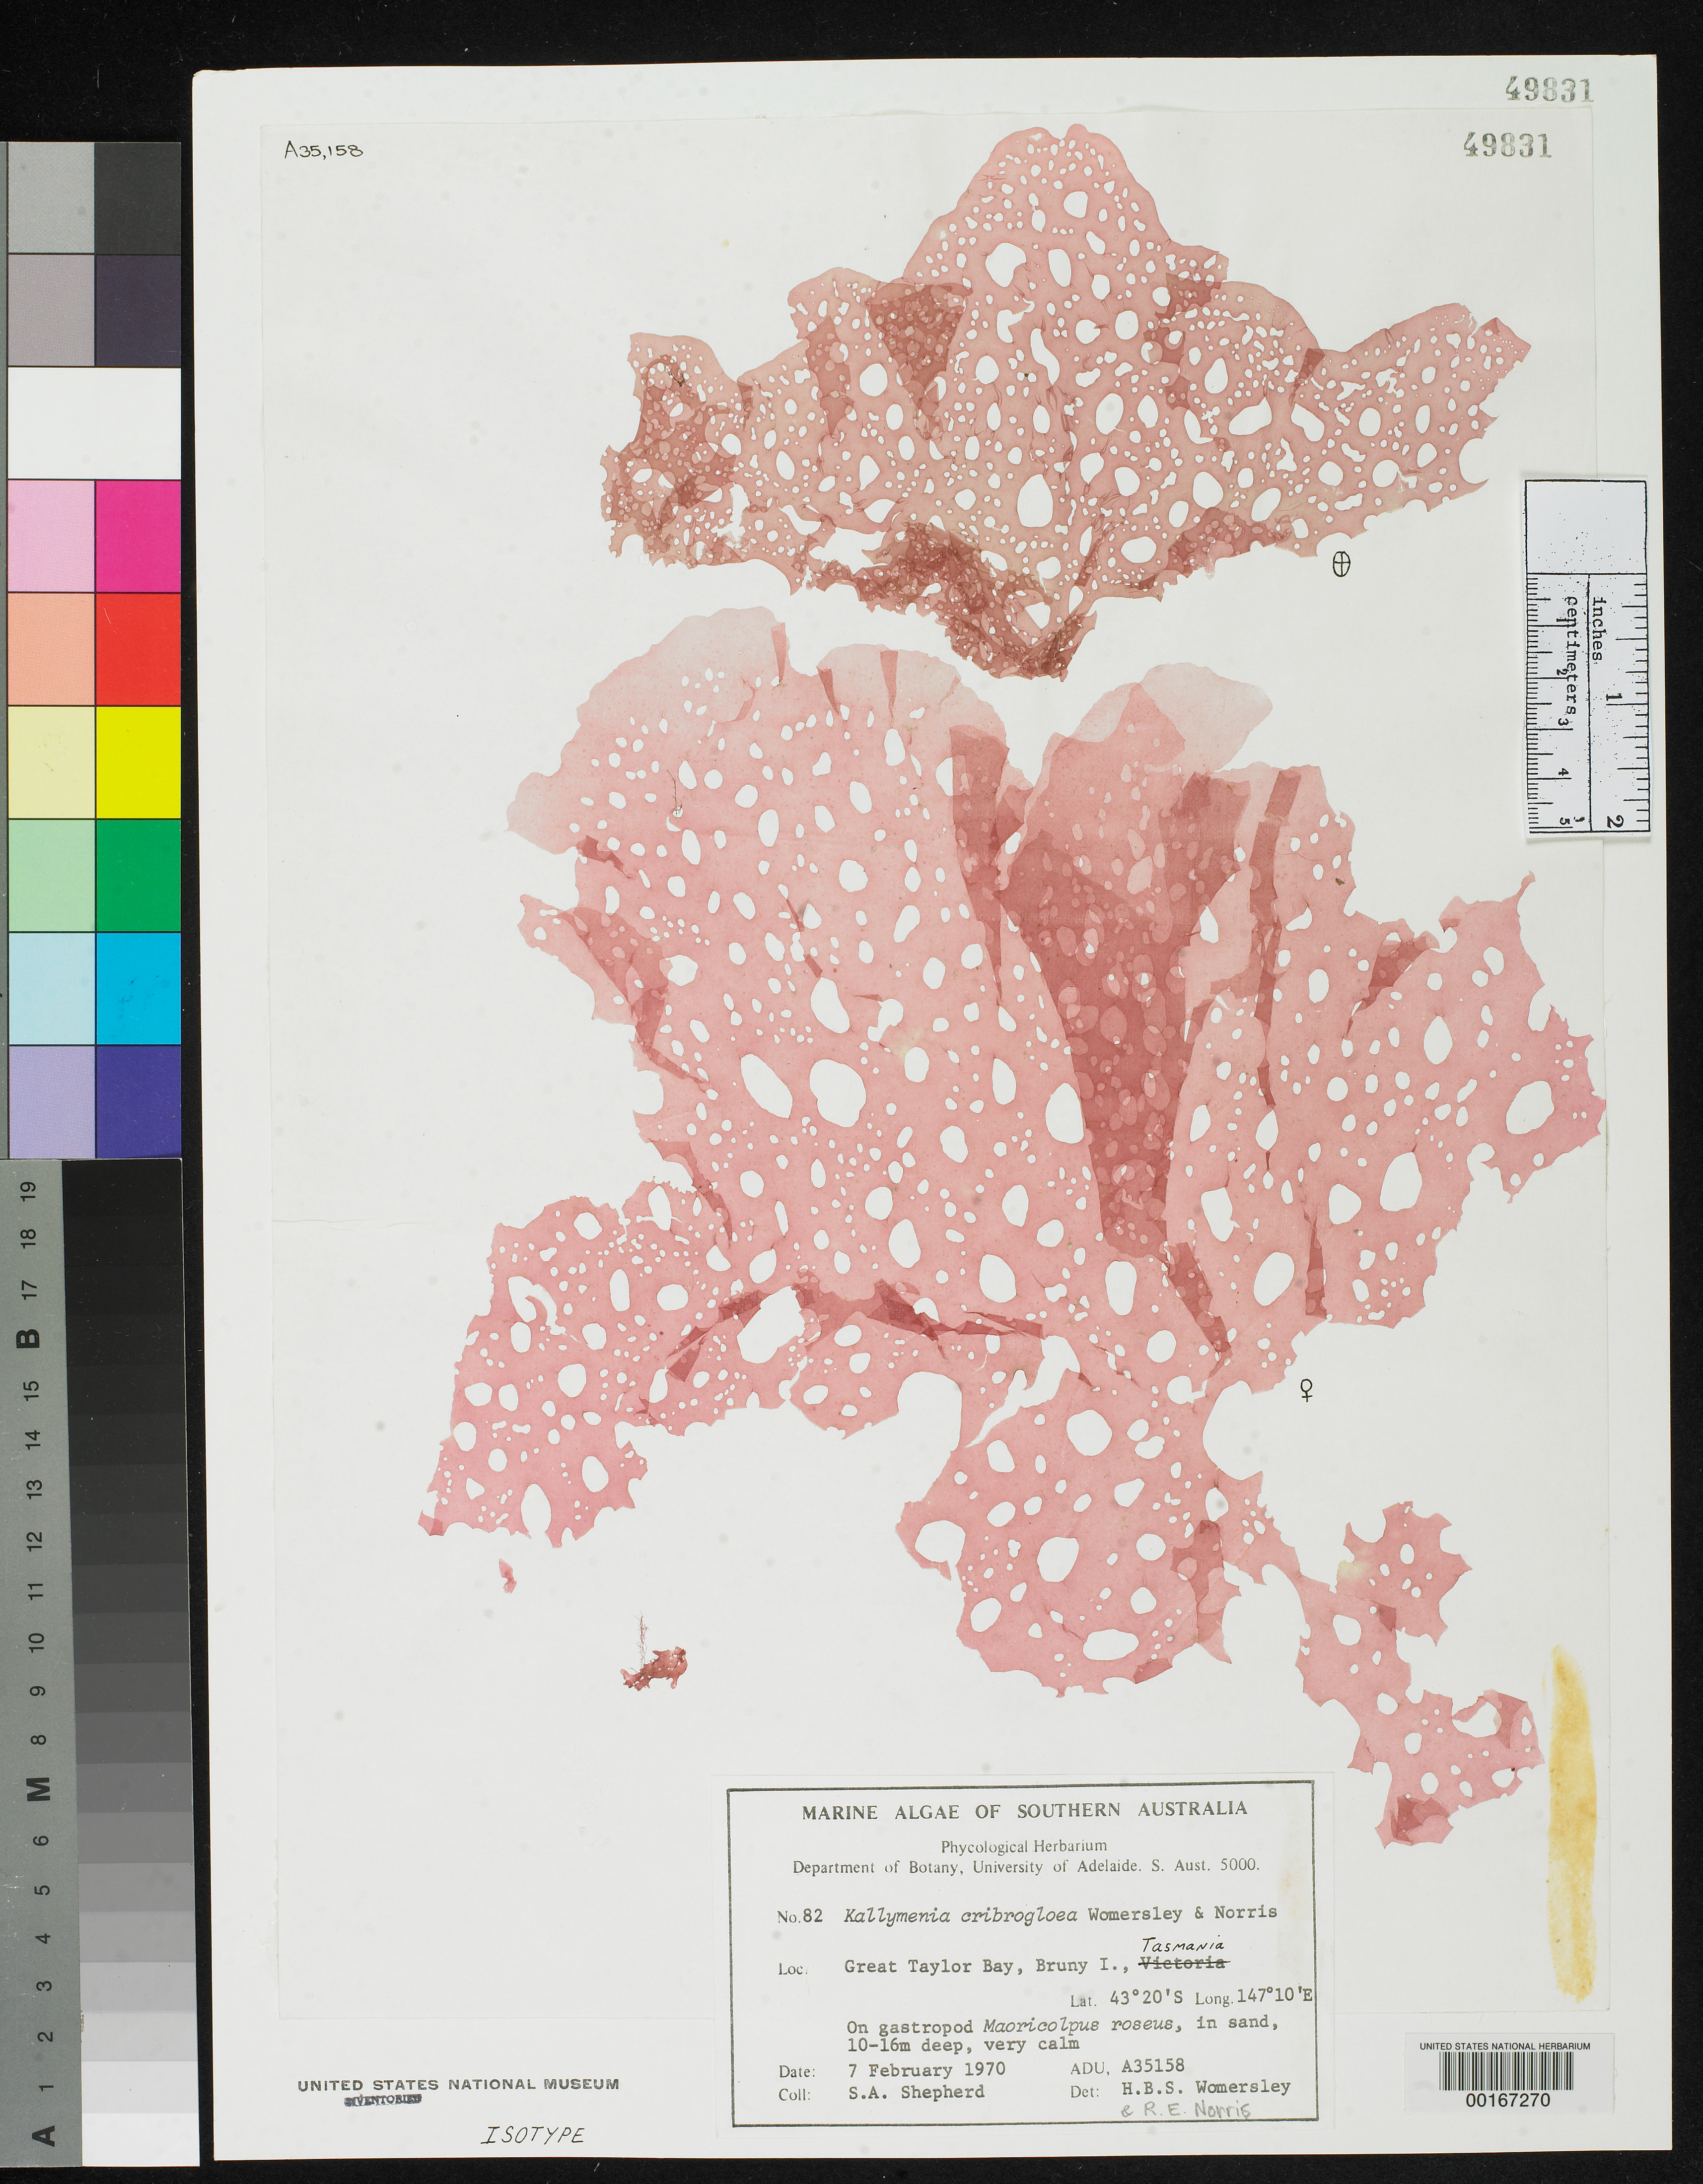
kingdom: Plantae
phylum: Rhodophyta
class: Florideophyceae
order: Gigartinales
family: Kallymeniaceae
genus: Kallymenia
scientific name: Kallymenia cribrogloea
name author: Womersley & R.E. Norris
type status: Isotype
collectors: S. Shepherd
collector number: ADU A35158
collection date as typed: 07 Feb 1970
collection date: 1970-02-07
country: Australia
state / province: Tasmania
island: Bruny Island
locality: Great Taylor Bay.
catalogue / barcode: US 49831